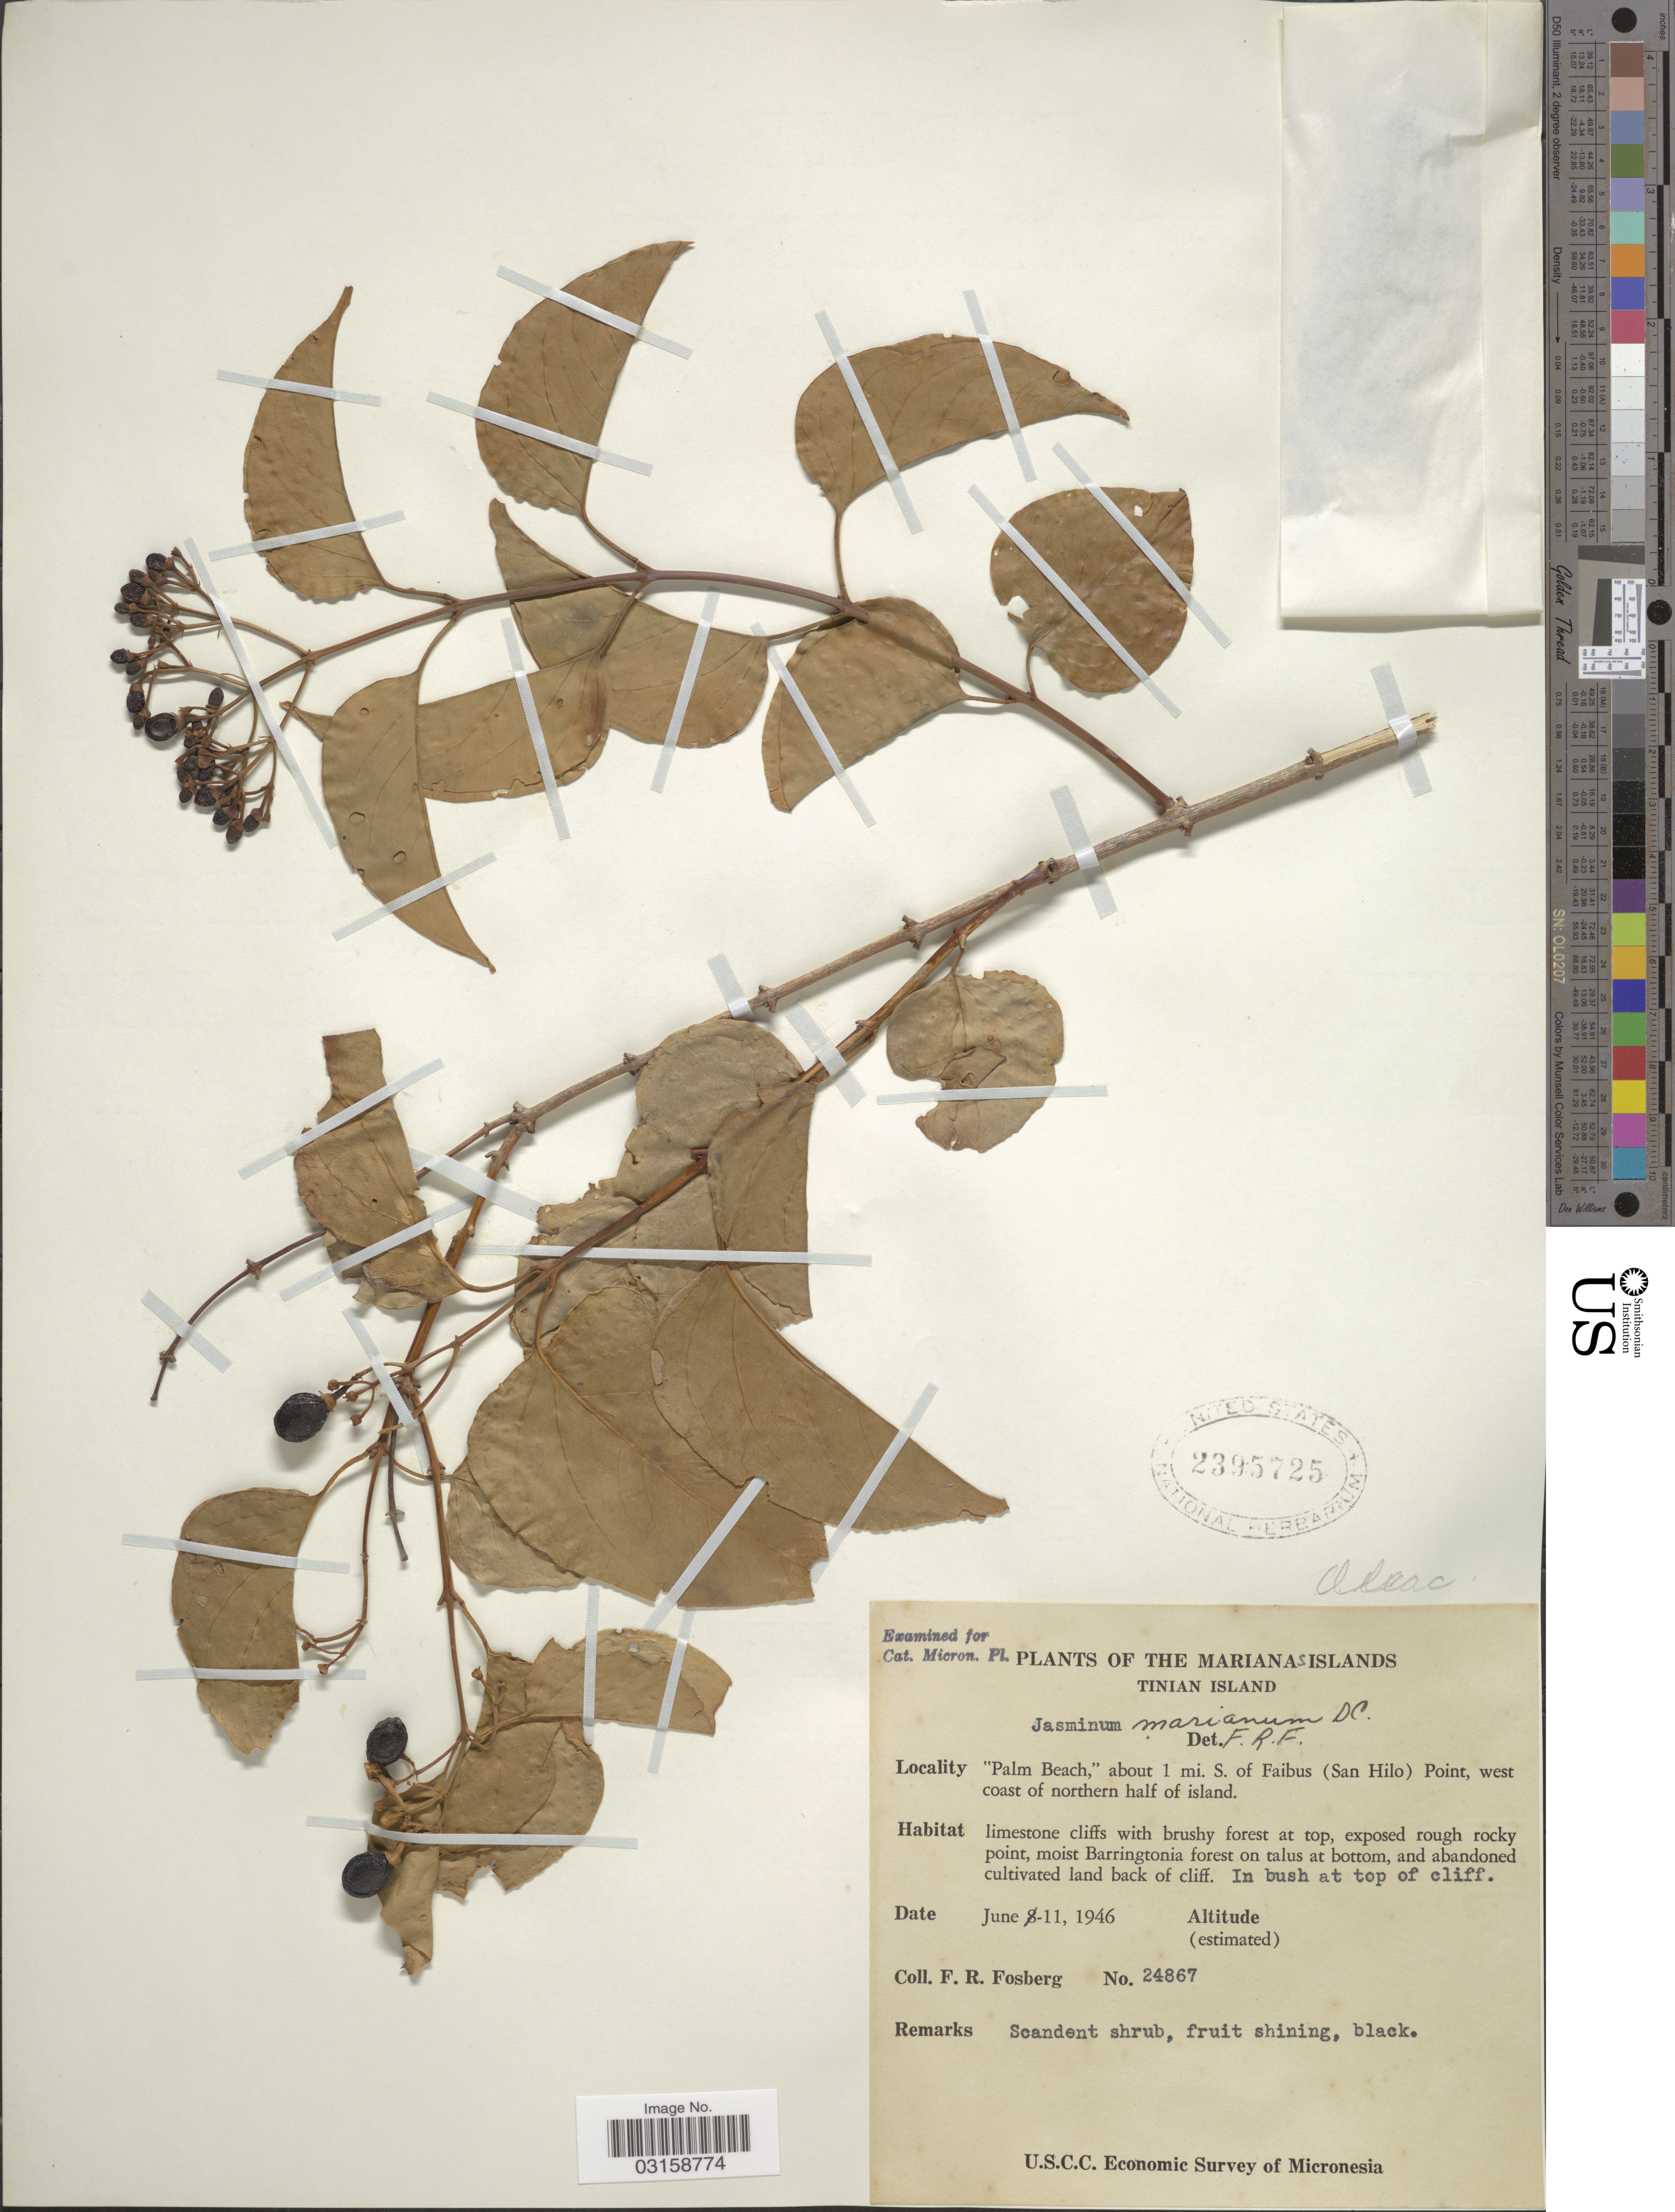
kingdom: Plantae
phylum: Tracheophyta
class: Magnoliopsida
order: Lamiales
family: Oleaceae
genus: Jasminum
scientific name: Jasminum marianum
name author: DC.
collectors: F. R. Fosberg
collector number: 24867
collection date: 1946-06-11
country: Northern Mariana Islands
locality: Marianas Islands. Tinian Island. "Palm Beach," about 1 mi. S. of Faibus (San Hilo) Point, west coast of northern half of island.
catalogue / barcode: US 2395725